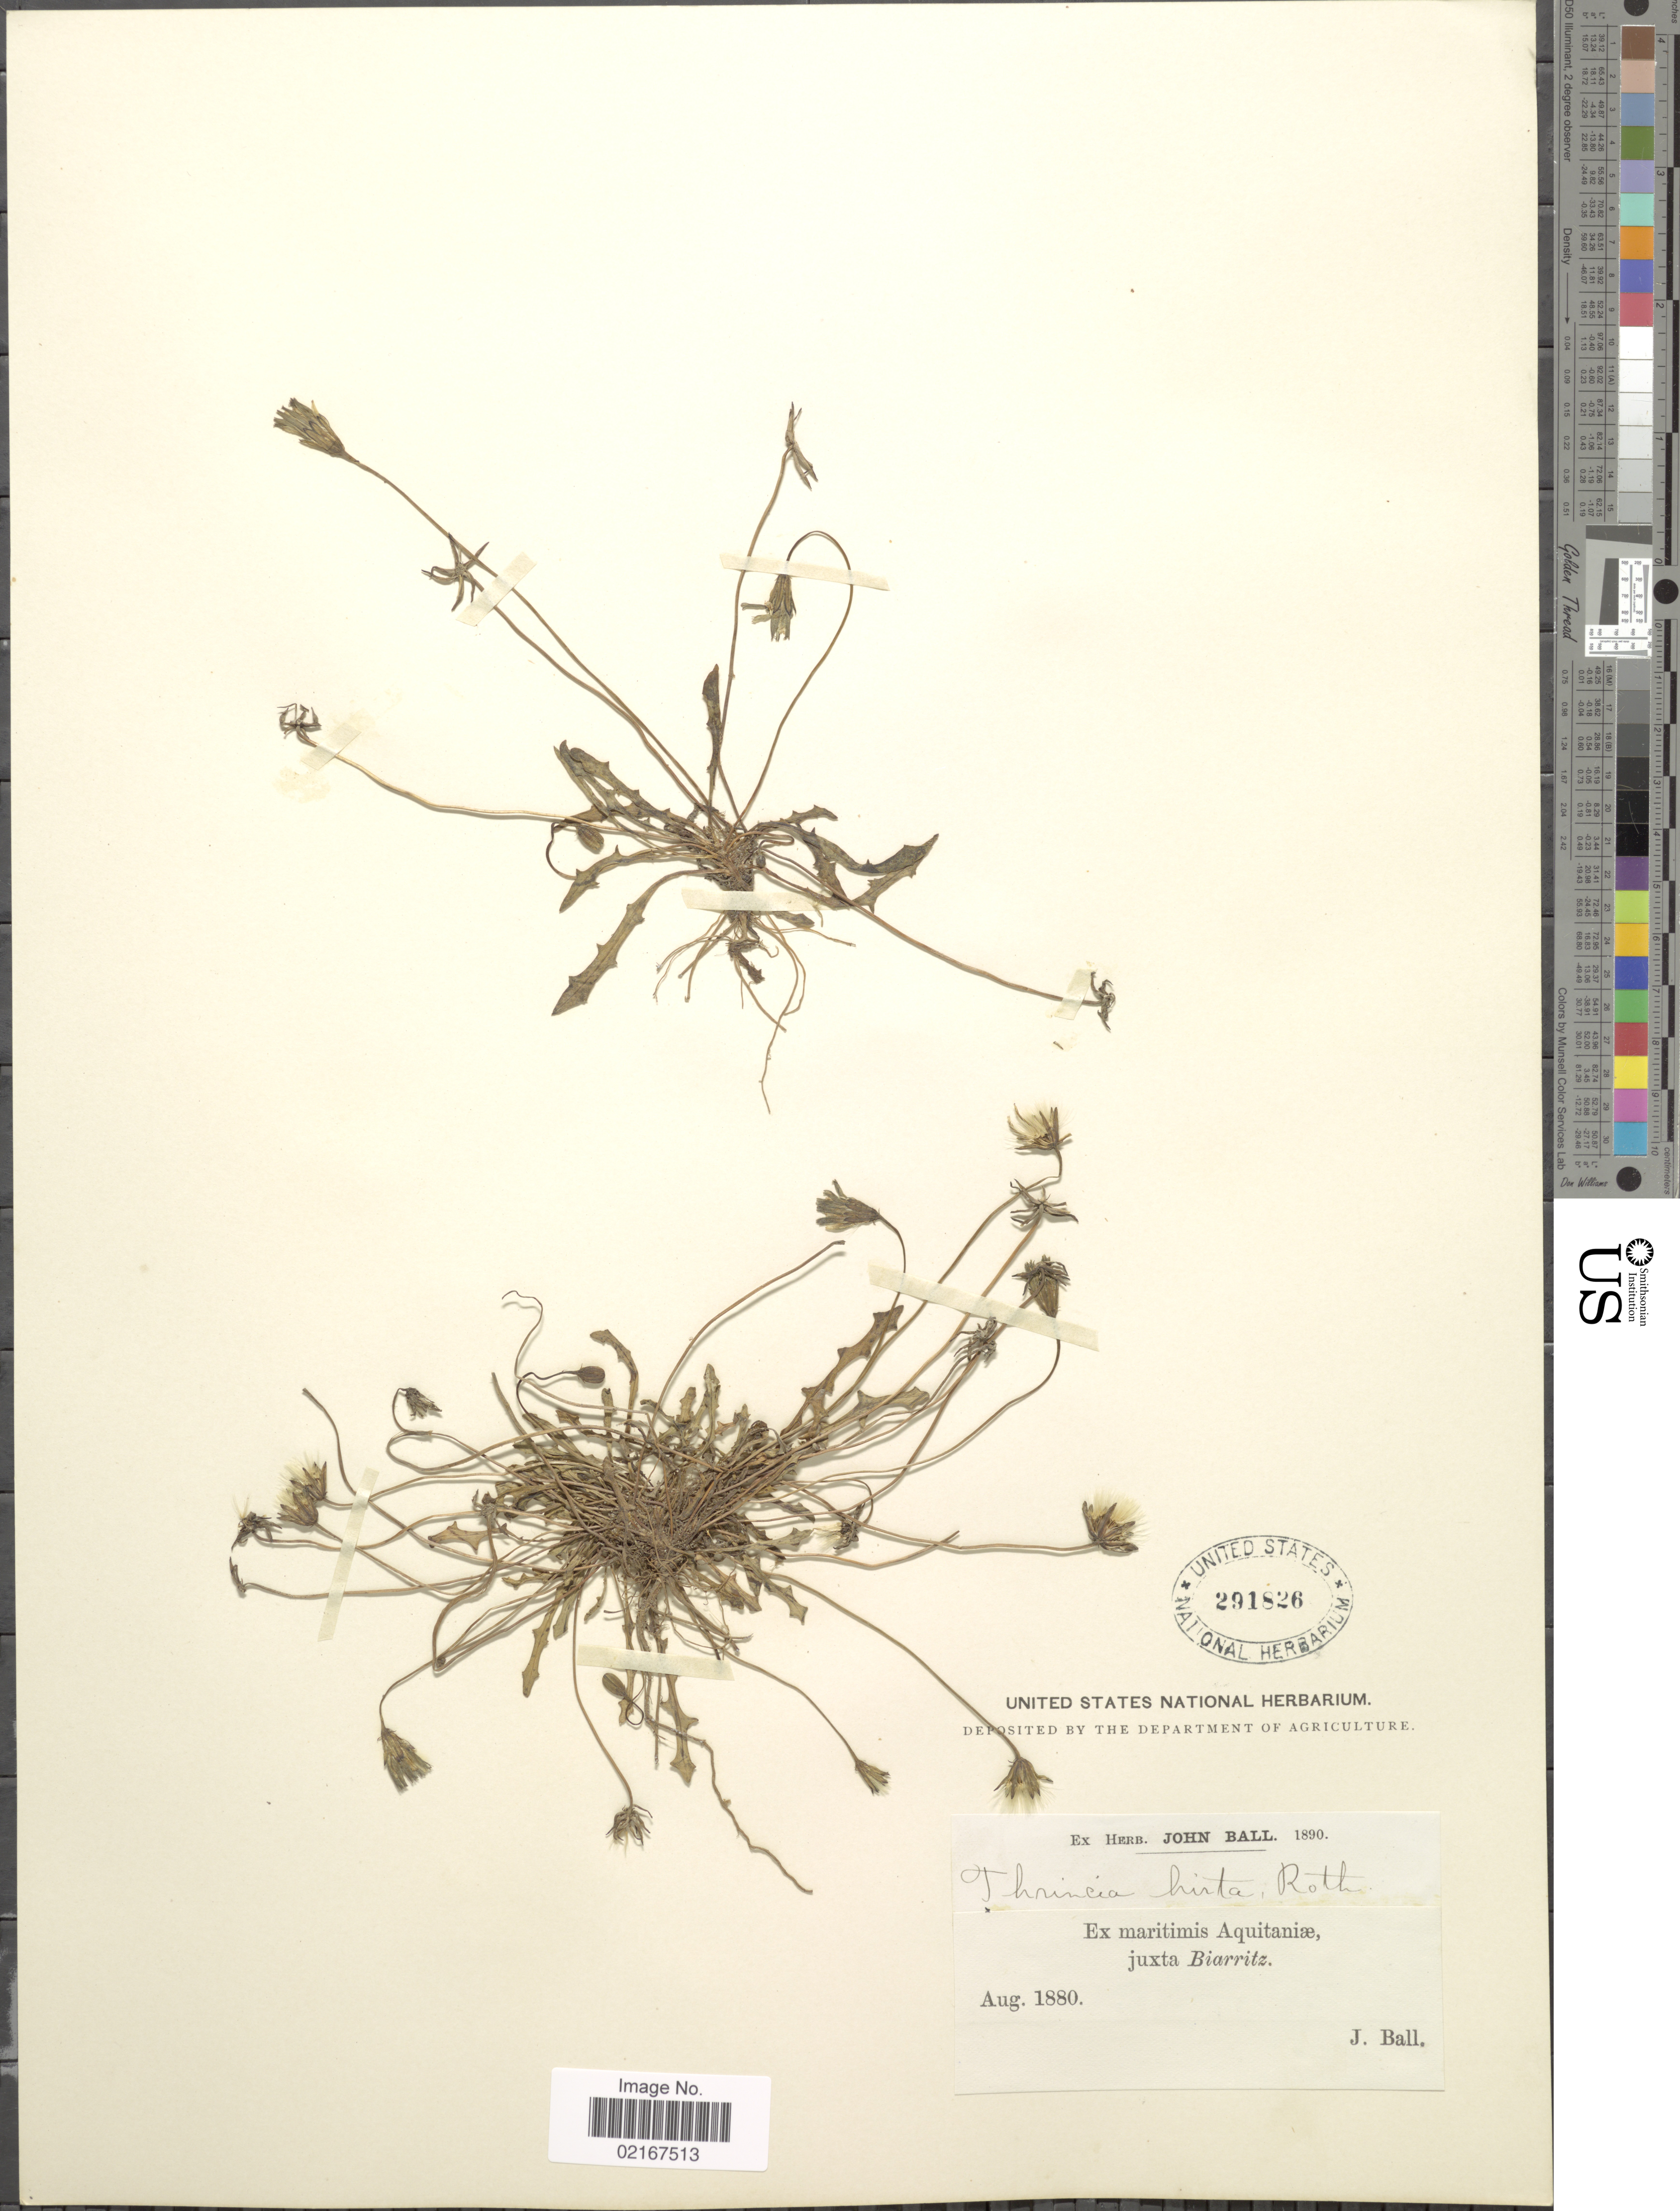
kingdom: Plantae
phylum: Tracheophyta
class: Magnoliopsida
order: Asterales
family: Asteraceae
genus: Leontodon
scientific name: Leontodon hirtus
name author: L.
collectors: J. Ball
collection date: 1880-08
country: France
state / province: Nouvelle-Aquitaine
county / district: Pyrenees-Atlantiques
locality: Maritimis Aquitaniae, juxta Biarritz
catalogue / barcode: US 291826